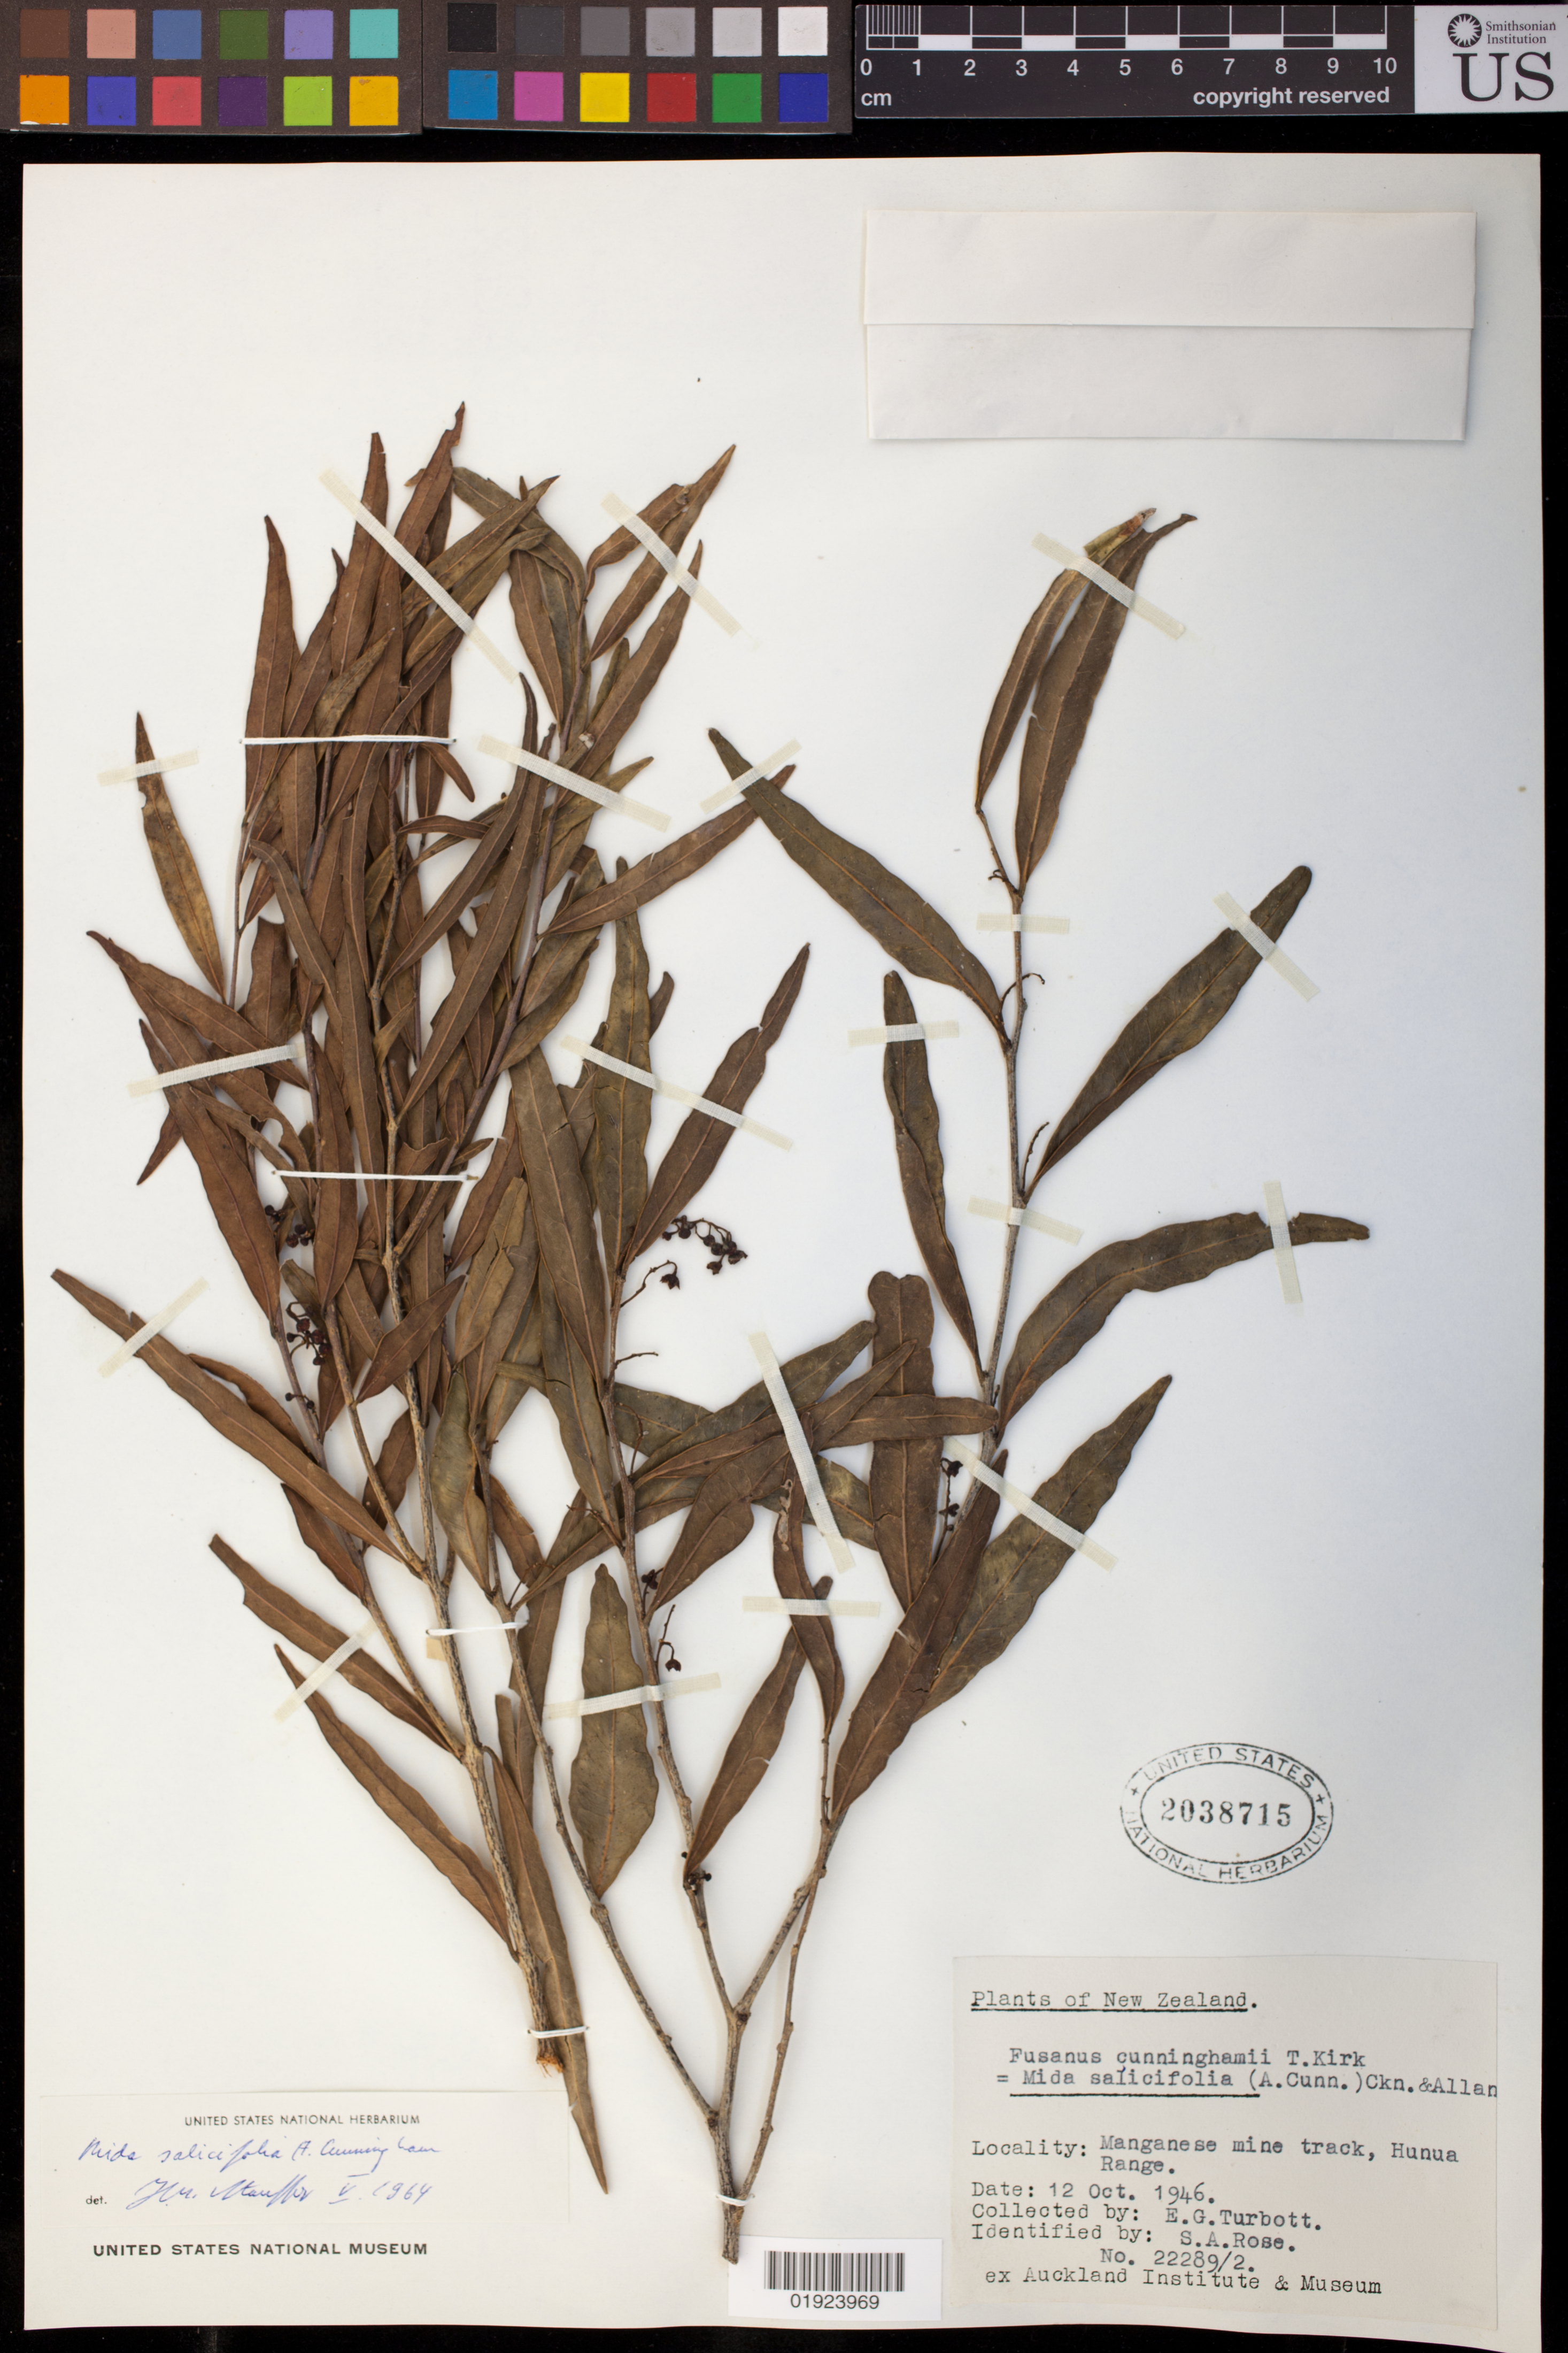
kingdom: Plantae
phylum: Tracheophyta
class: Magnoliopsida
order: Santalales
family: Nanodeaceae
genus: Mida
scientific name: Mida salicifolia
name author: A. Cunn.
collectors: E. Turbott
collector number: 22289/2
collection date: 1946-10-12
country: New Zealand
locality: Manganese mine track, Hunua Range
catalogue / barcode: US 2038715